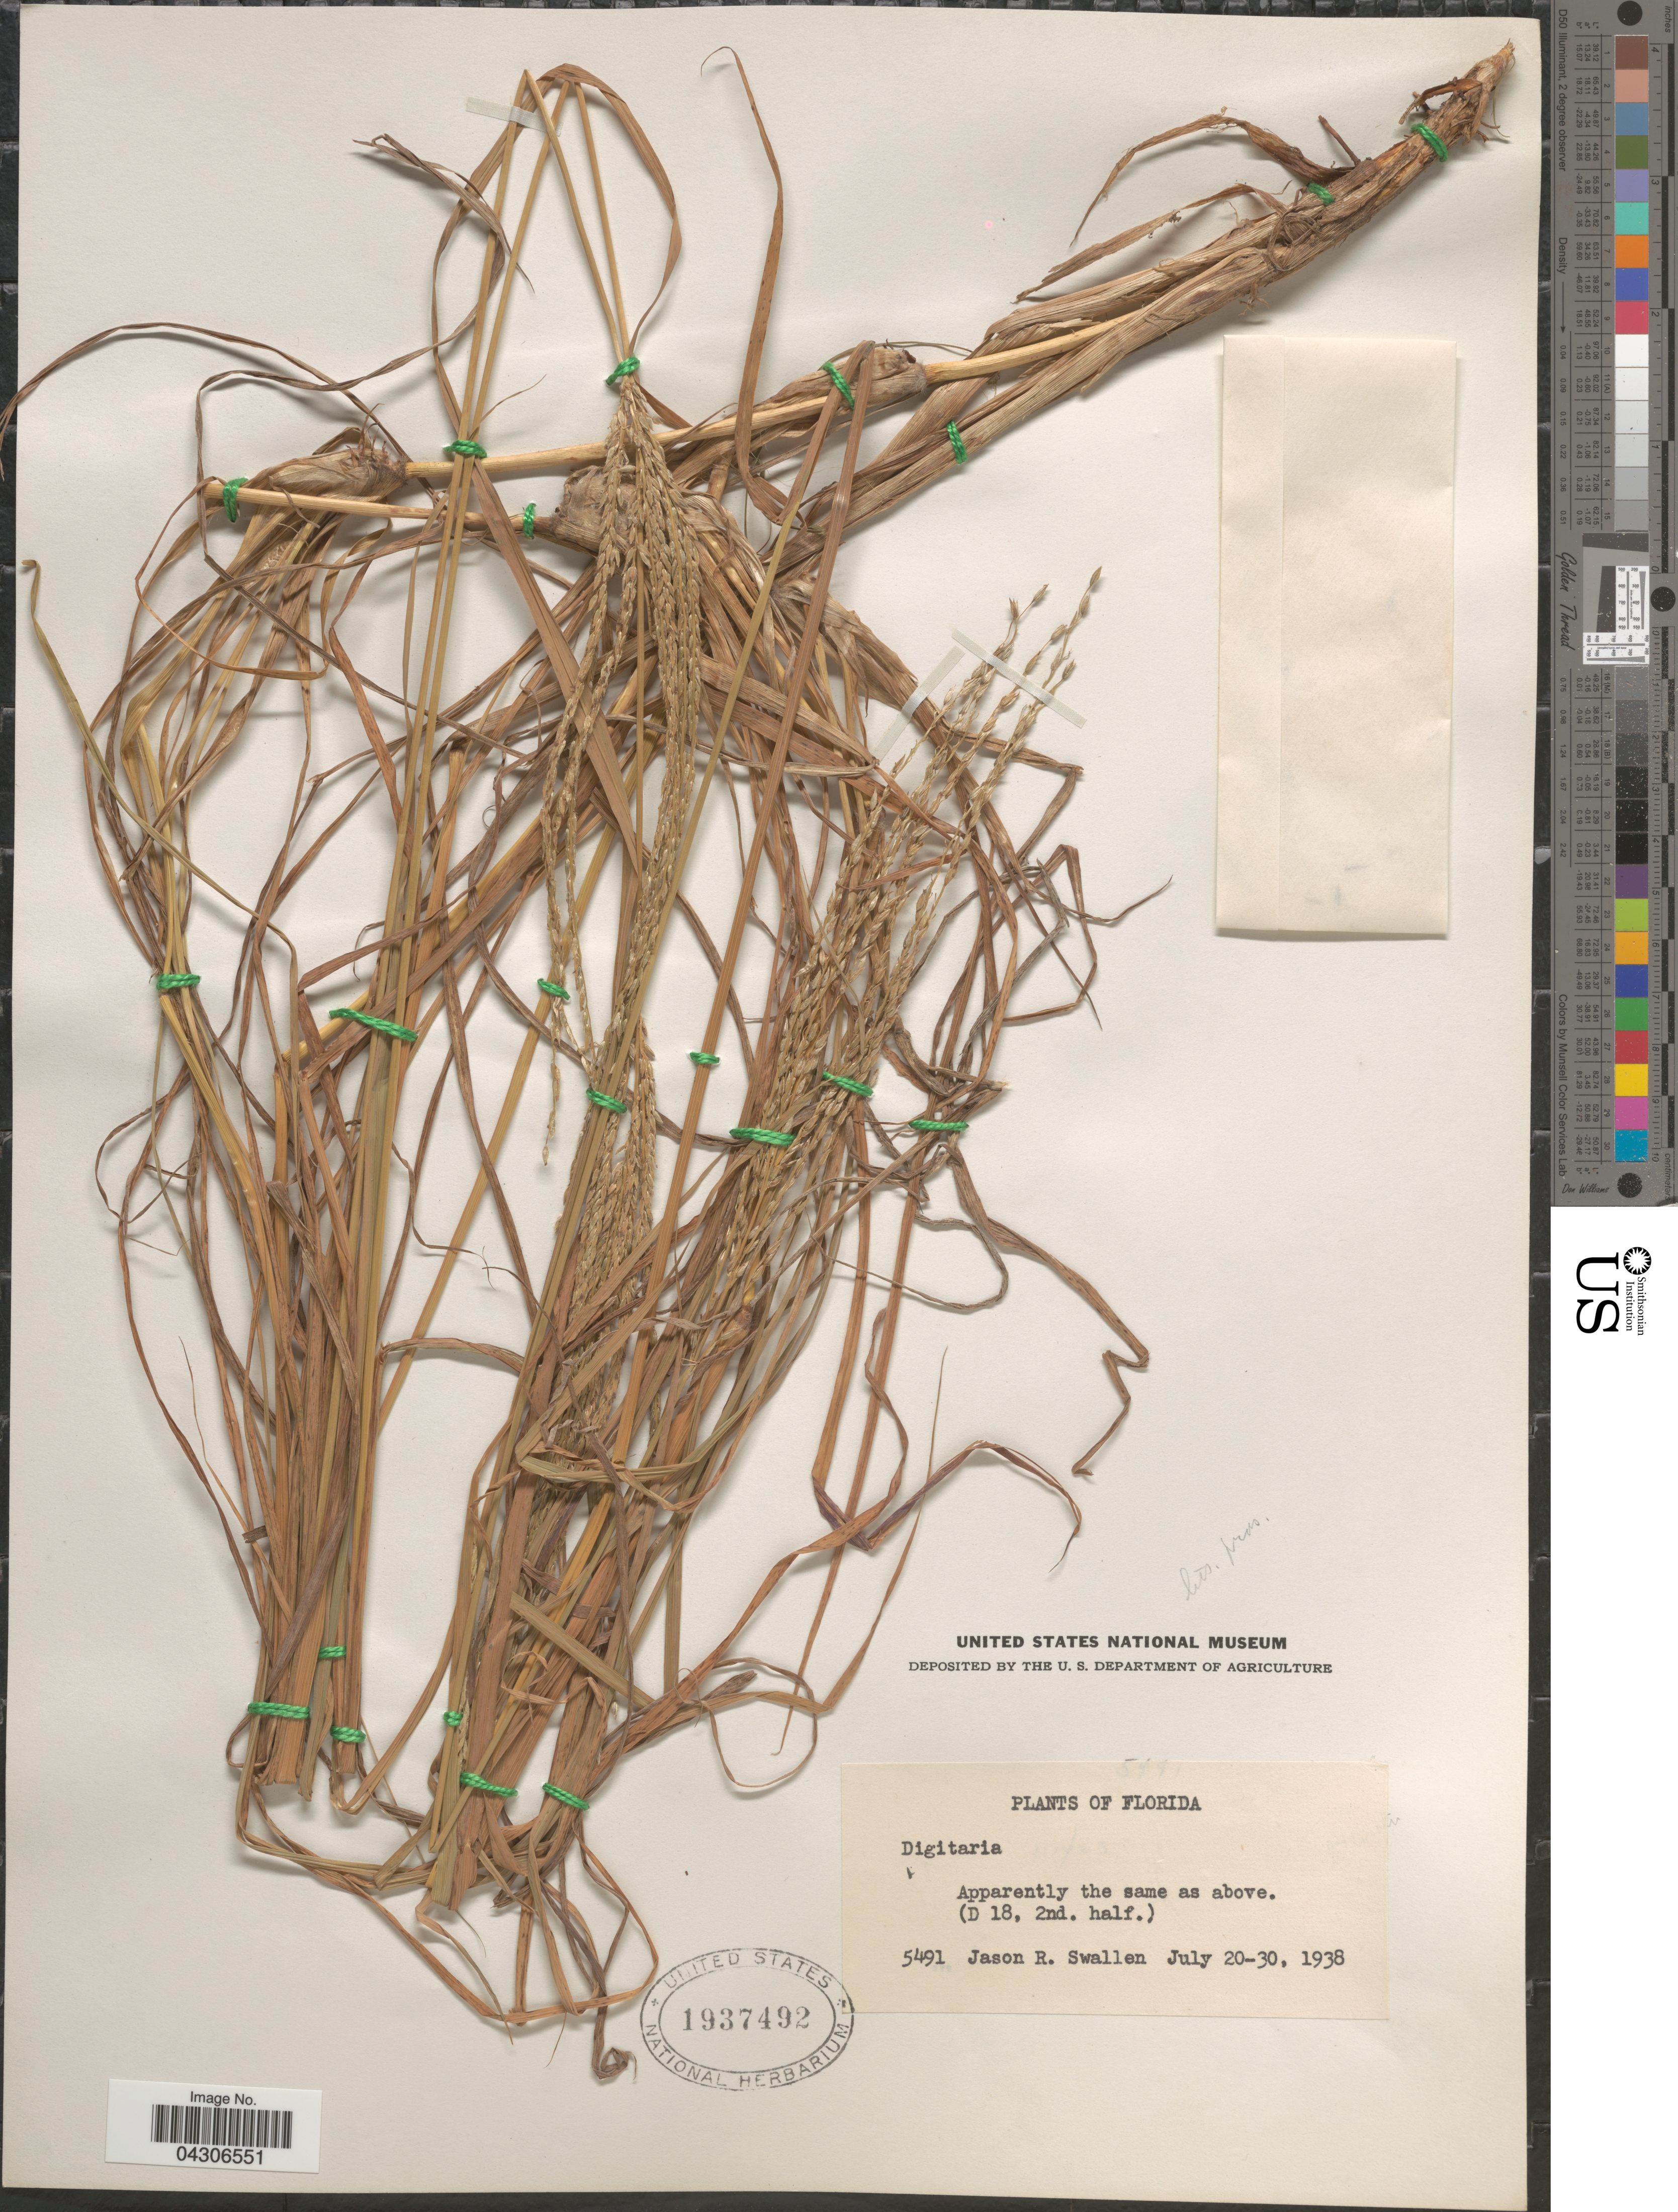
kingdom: Plantae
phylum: Tracheophyta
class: Liliopsida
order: Poales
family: Poaceae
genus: Digitaria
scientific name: Digitaria sp.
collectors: J. R. Swallen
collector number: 5491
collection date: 1938-07-20/1938-07-30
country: United States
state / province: Florida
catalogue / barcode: US 1937492